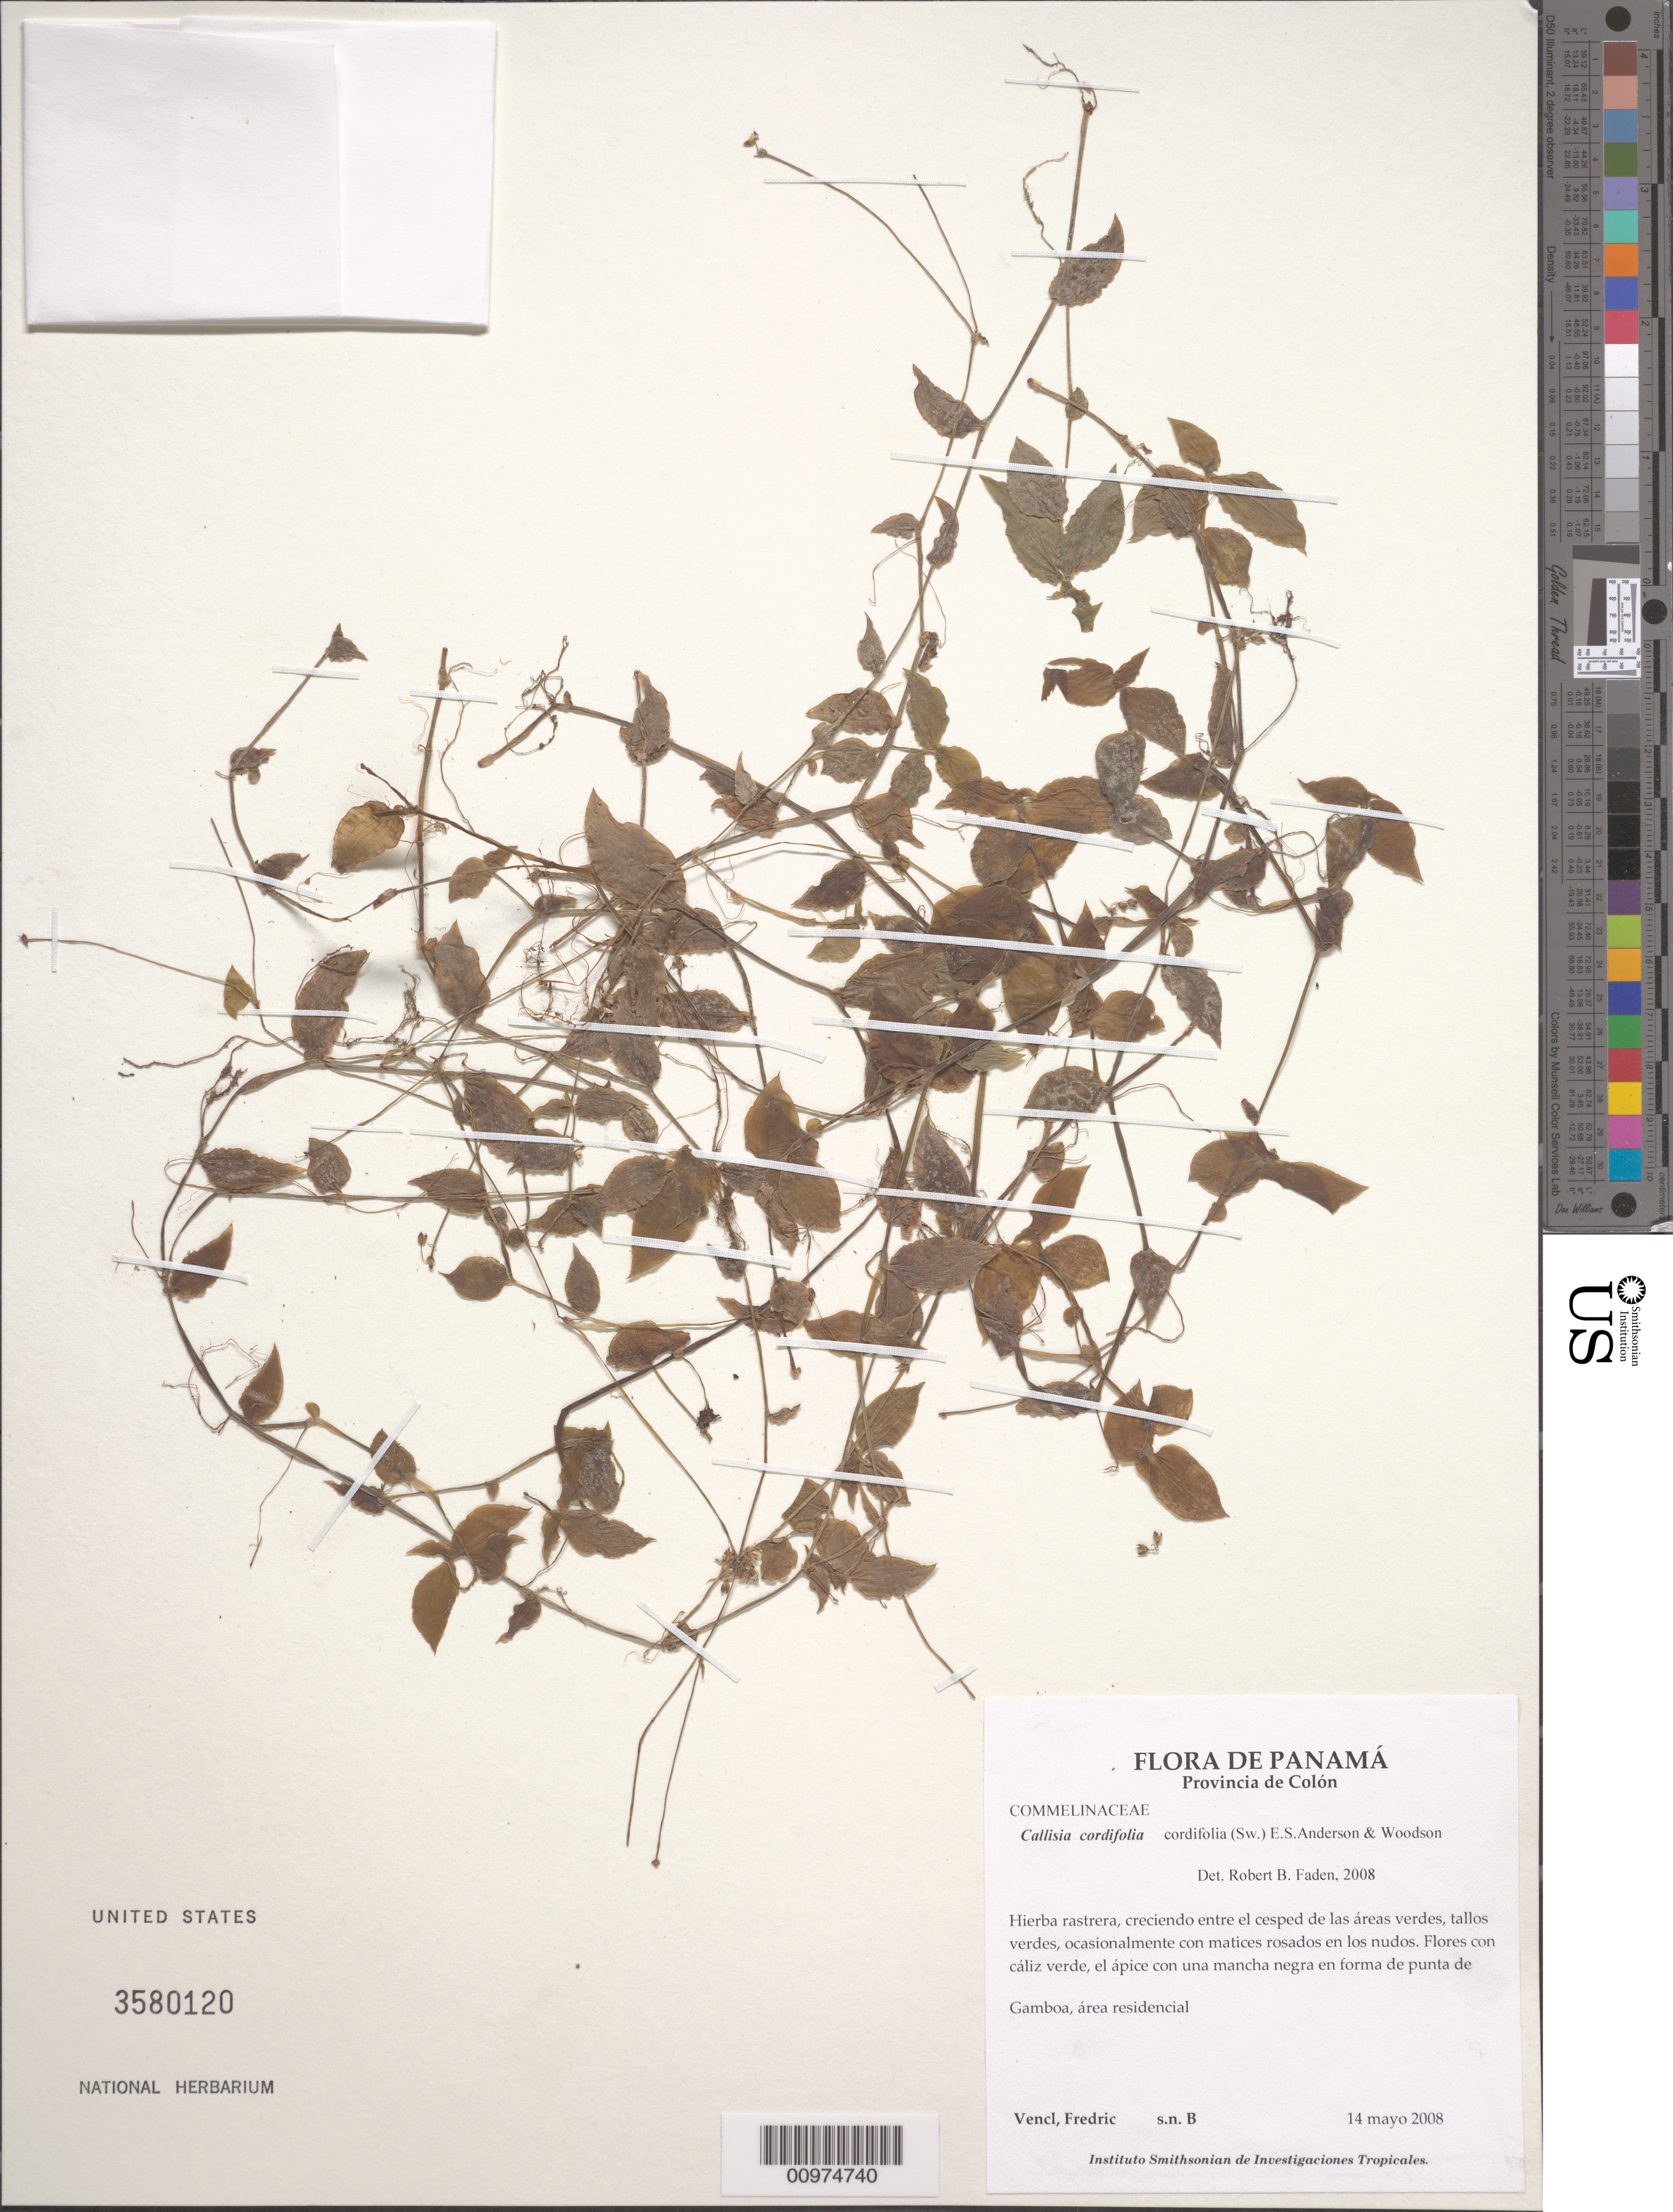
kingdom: Plantae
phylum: Tracheophyta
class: Liliopsida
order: Commelinales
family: Commelinaceae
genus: Callisia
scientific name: Callisia cordifolia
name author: (Sw.) E.S. Anderson & Woodson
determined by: Faden, Robert B., (US), Smithsonian Institution - National Museum of Natural History (UNITED STATES)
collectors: F. Vencl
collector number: s.n. B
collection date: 2008-05-14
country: Panama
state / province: Colón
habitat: Gamboa, área residencial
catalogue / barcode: US 3580120